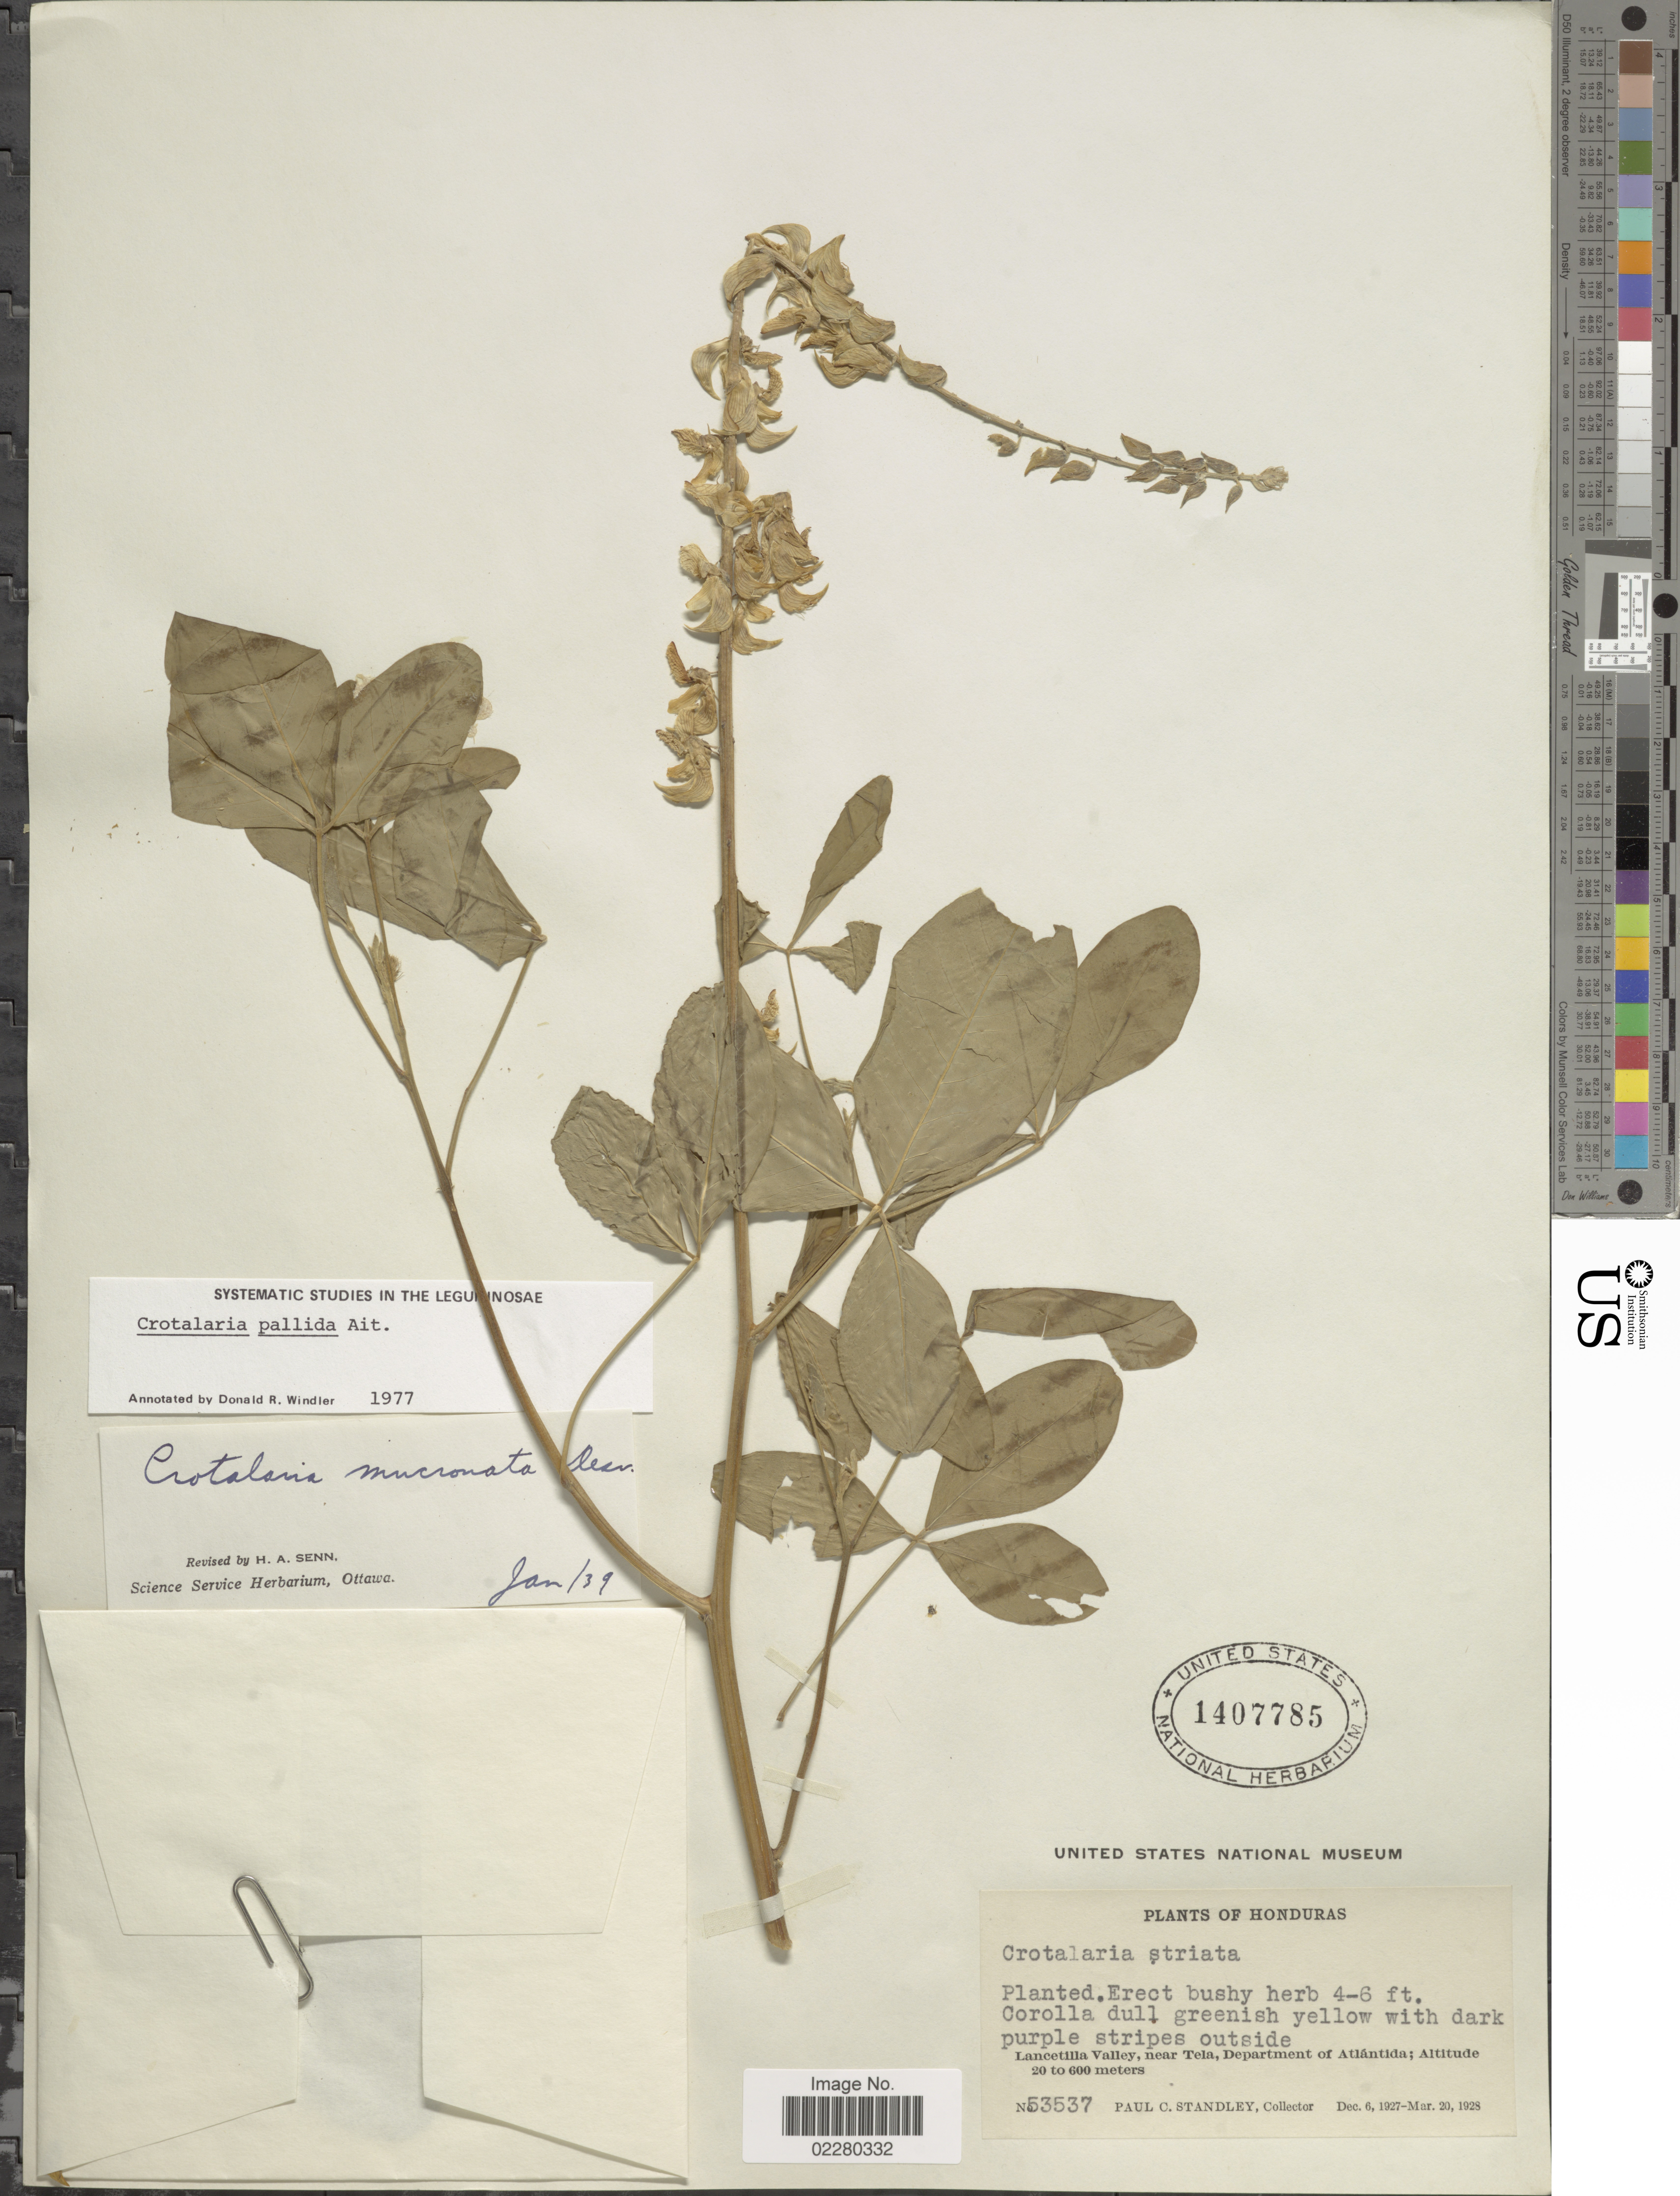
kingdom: Plantae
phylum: Tracheophyta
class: Magnoliopsida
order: Fabales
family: Fabaceae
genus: Crotalaria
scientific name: Crotalaria pallida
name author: Aiton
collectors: P. C. Standley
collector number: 53537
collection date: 1927-12-06/1928-03-20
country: Honduras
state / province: Atlántida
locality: Lancetilla Valley, near Tela, Department of Atlántida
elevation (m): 20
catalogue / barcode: US 1407785